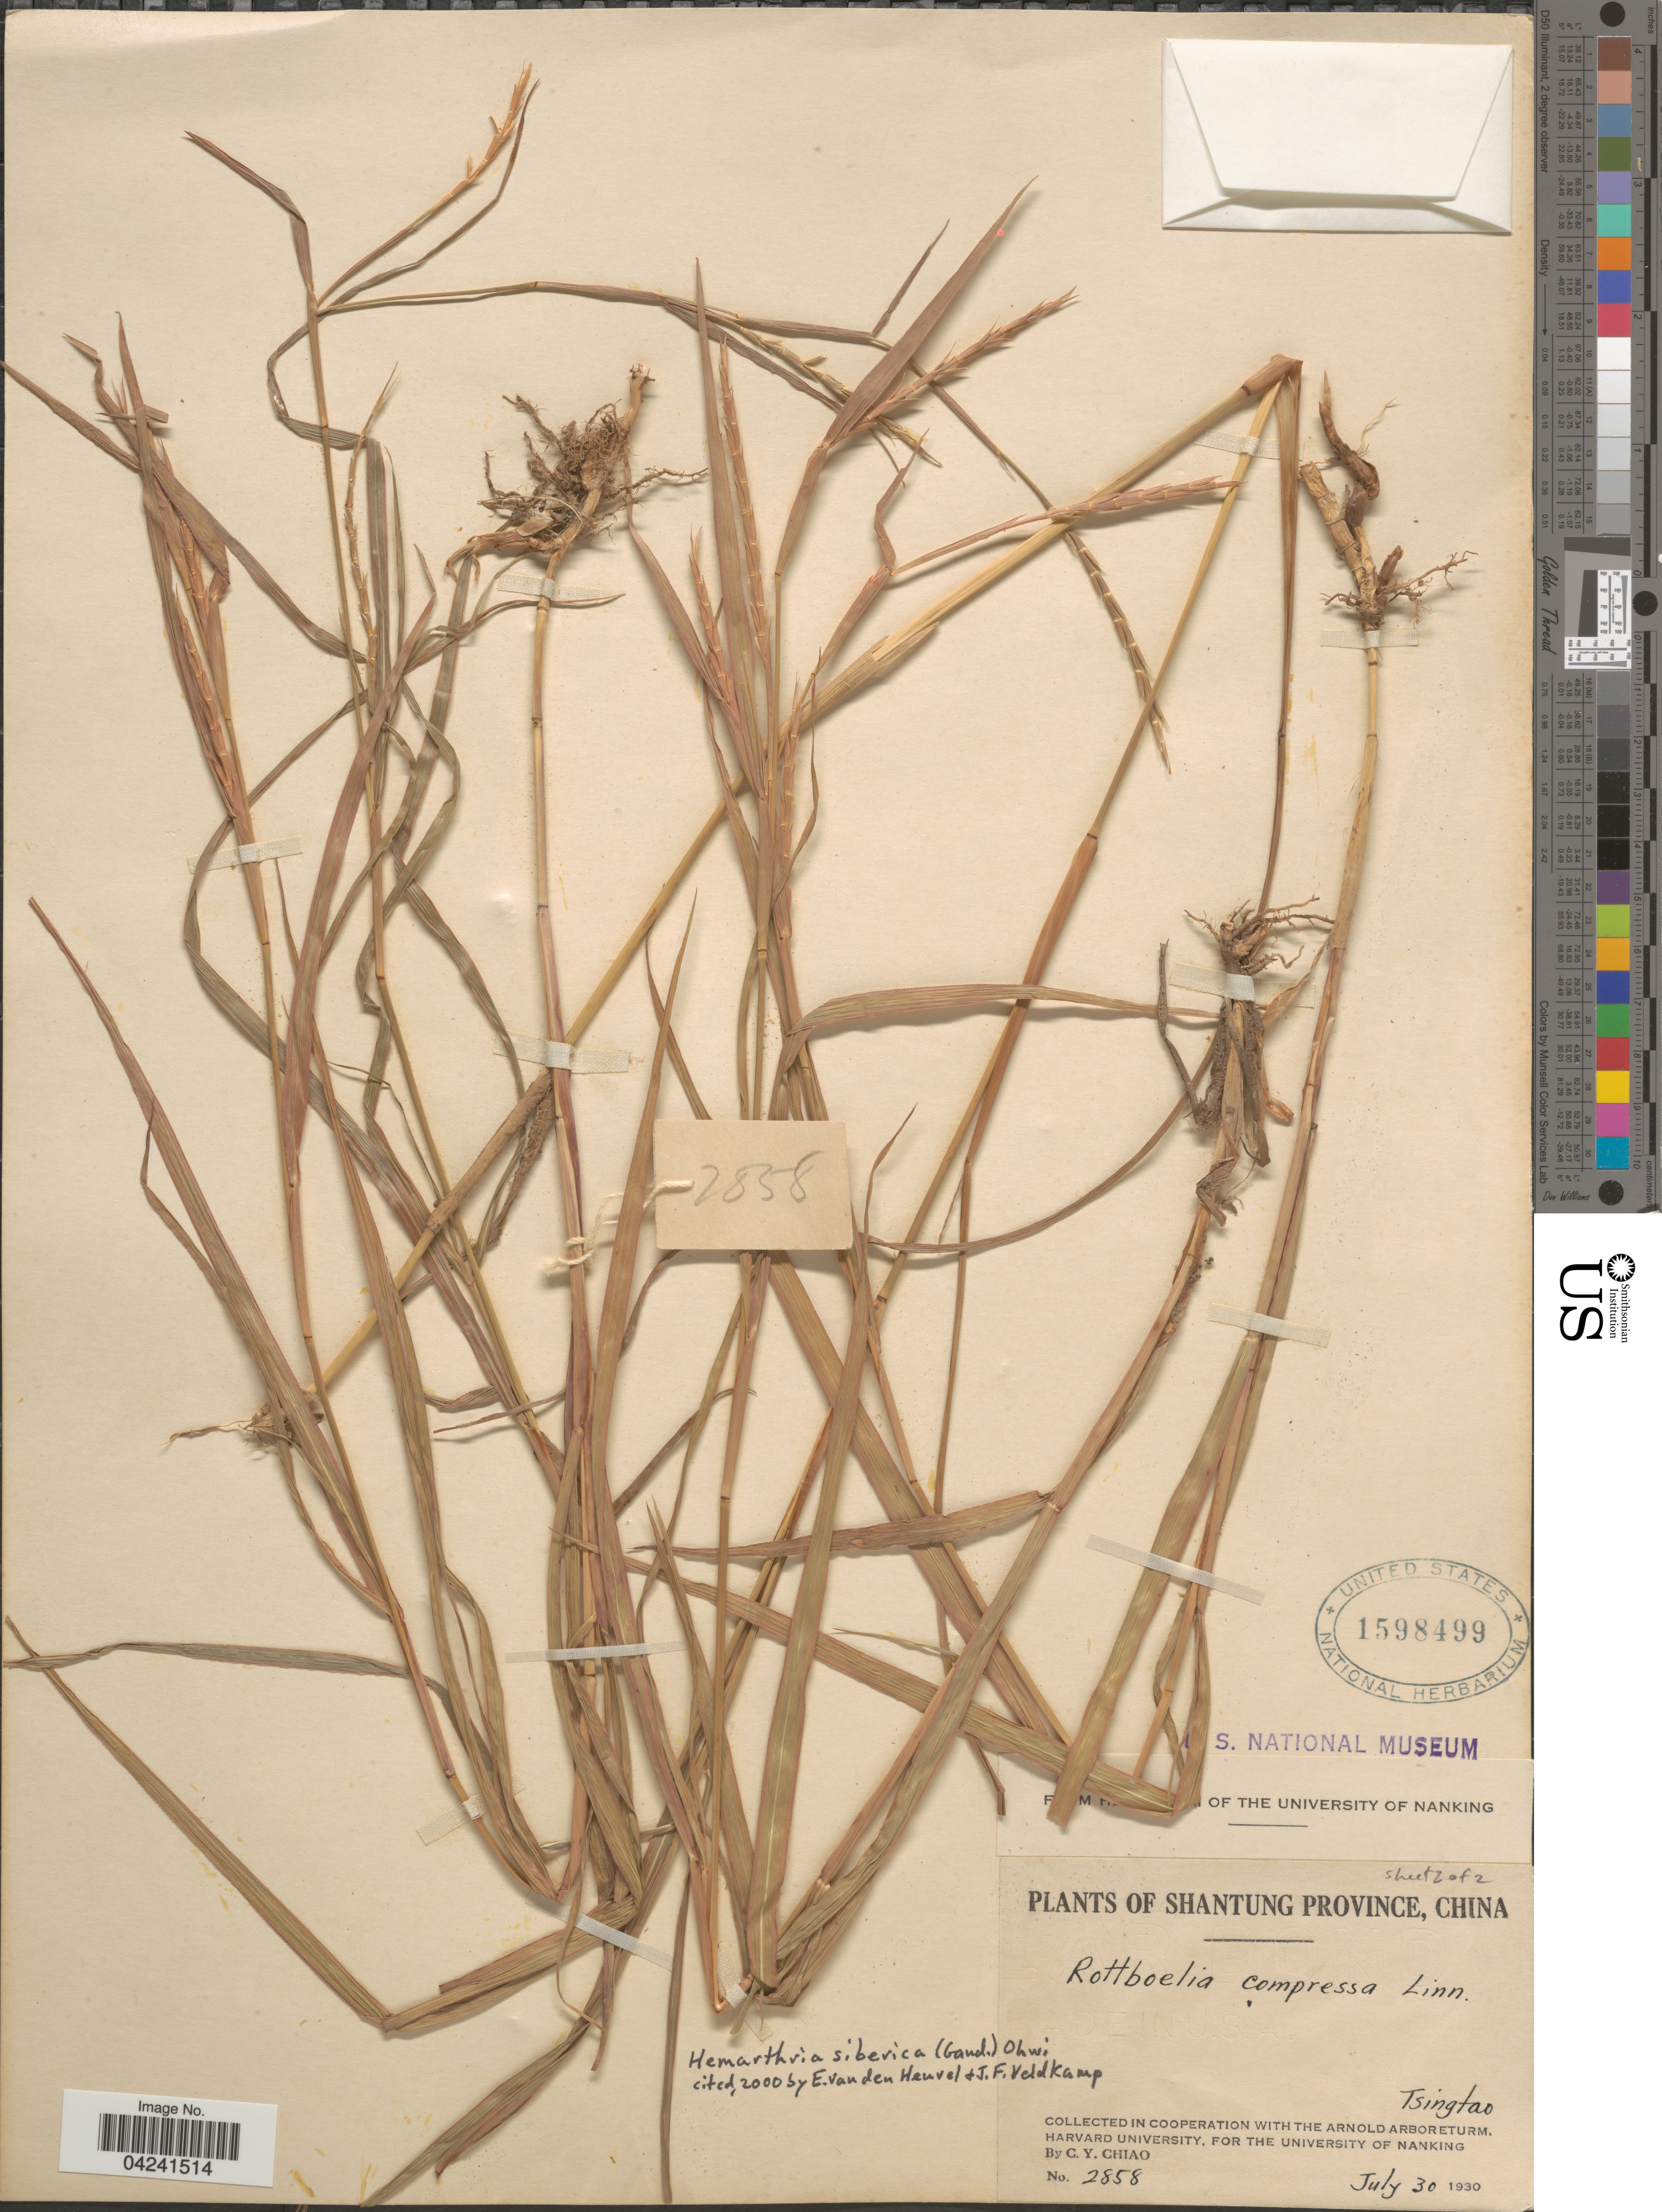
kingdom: Plantae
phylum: Tracheophyta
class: Liliopsida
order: Poales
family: Poaceae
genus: Hemarthria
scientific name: Hemarthria sibirica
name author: (Gand.) Ohwi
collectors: C. Y. Chiao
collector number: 2858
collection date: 1930-07-30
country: China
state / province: Shandong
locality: Shantung Province. Tsingtao.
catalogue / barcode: US 1598499